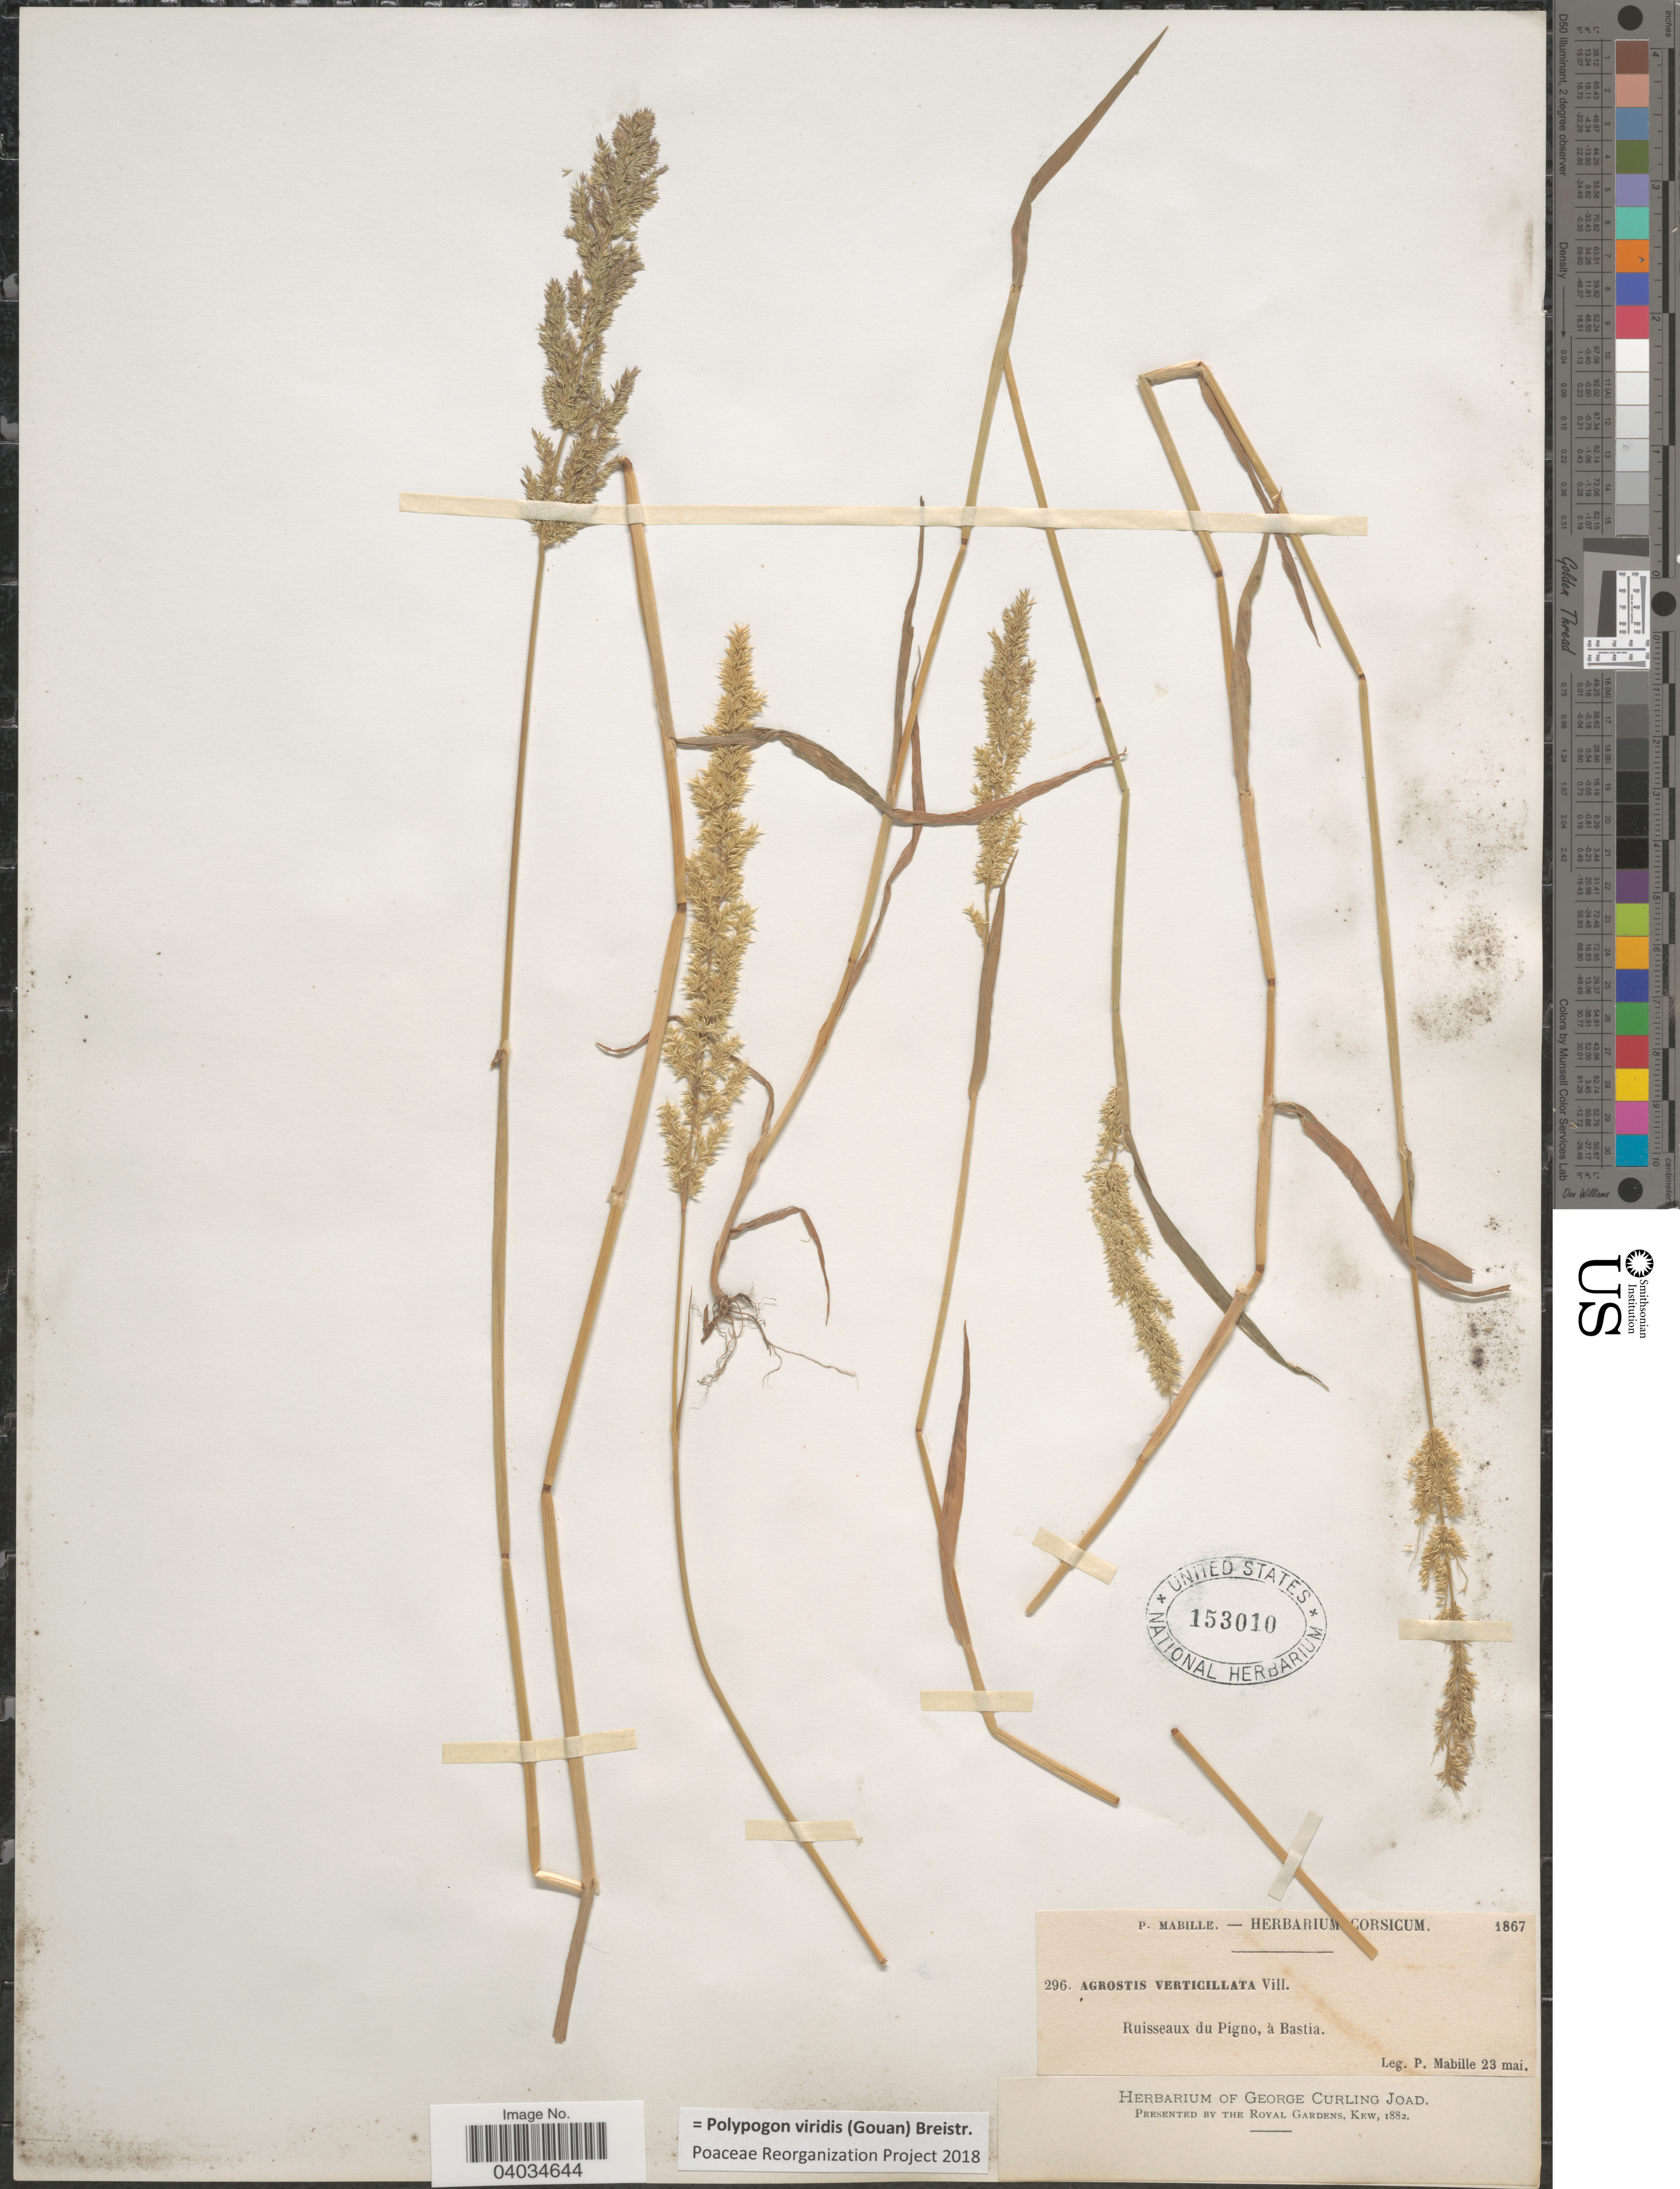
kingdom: Plantae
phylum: Tracheophyta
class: Liliopsida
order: Poales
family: Poaceae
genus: Polypogon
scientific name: Polypogon viridis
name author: (Gouan) Breistroffer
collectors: P. Mabille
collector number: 296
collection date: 1867-05-23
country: France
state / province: Corsica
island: Corse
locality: Ruisseaux du Pigno, à Bastia.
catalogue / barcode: US 153010